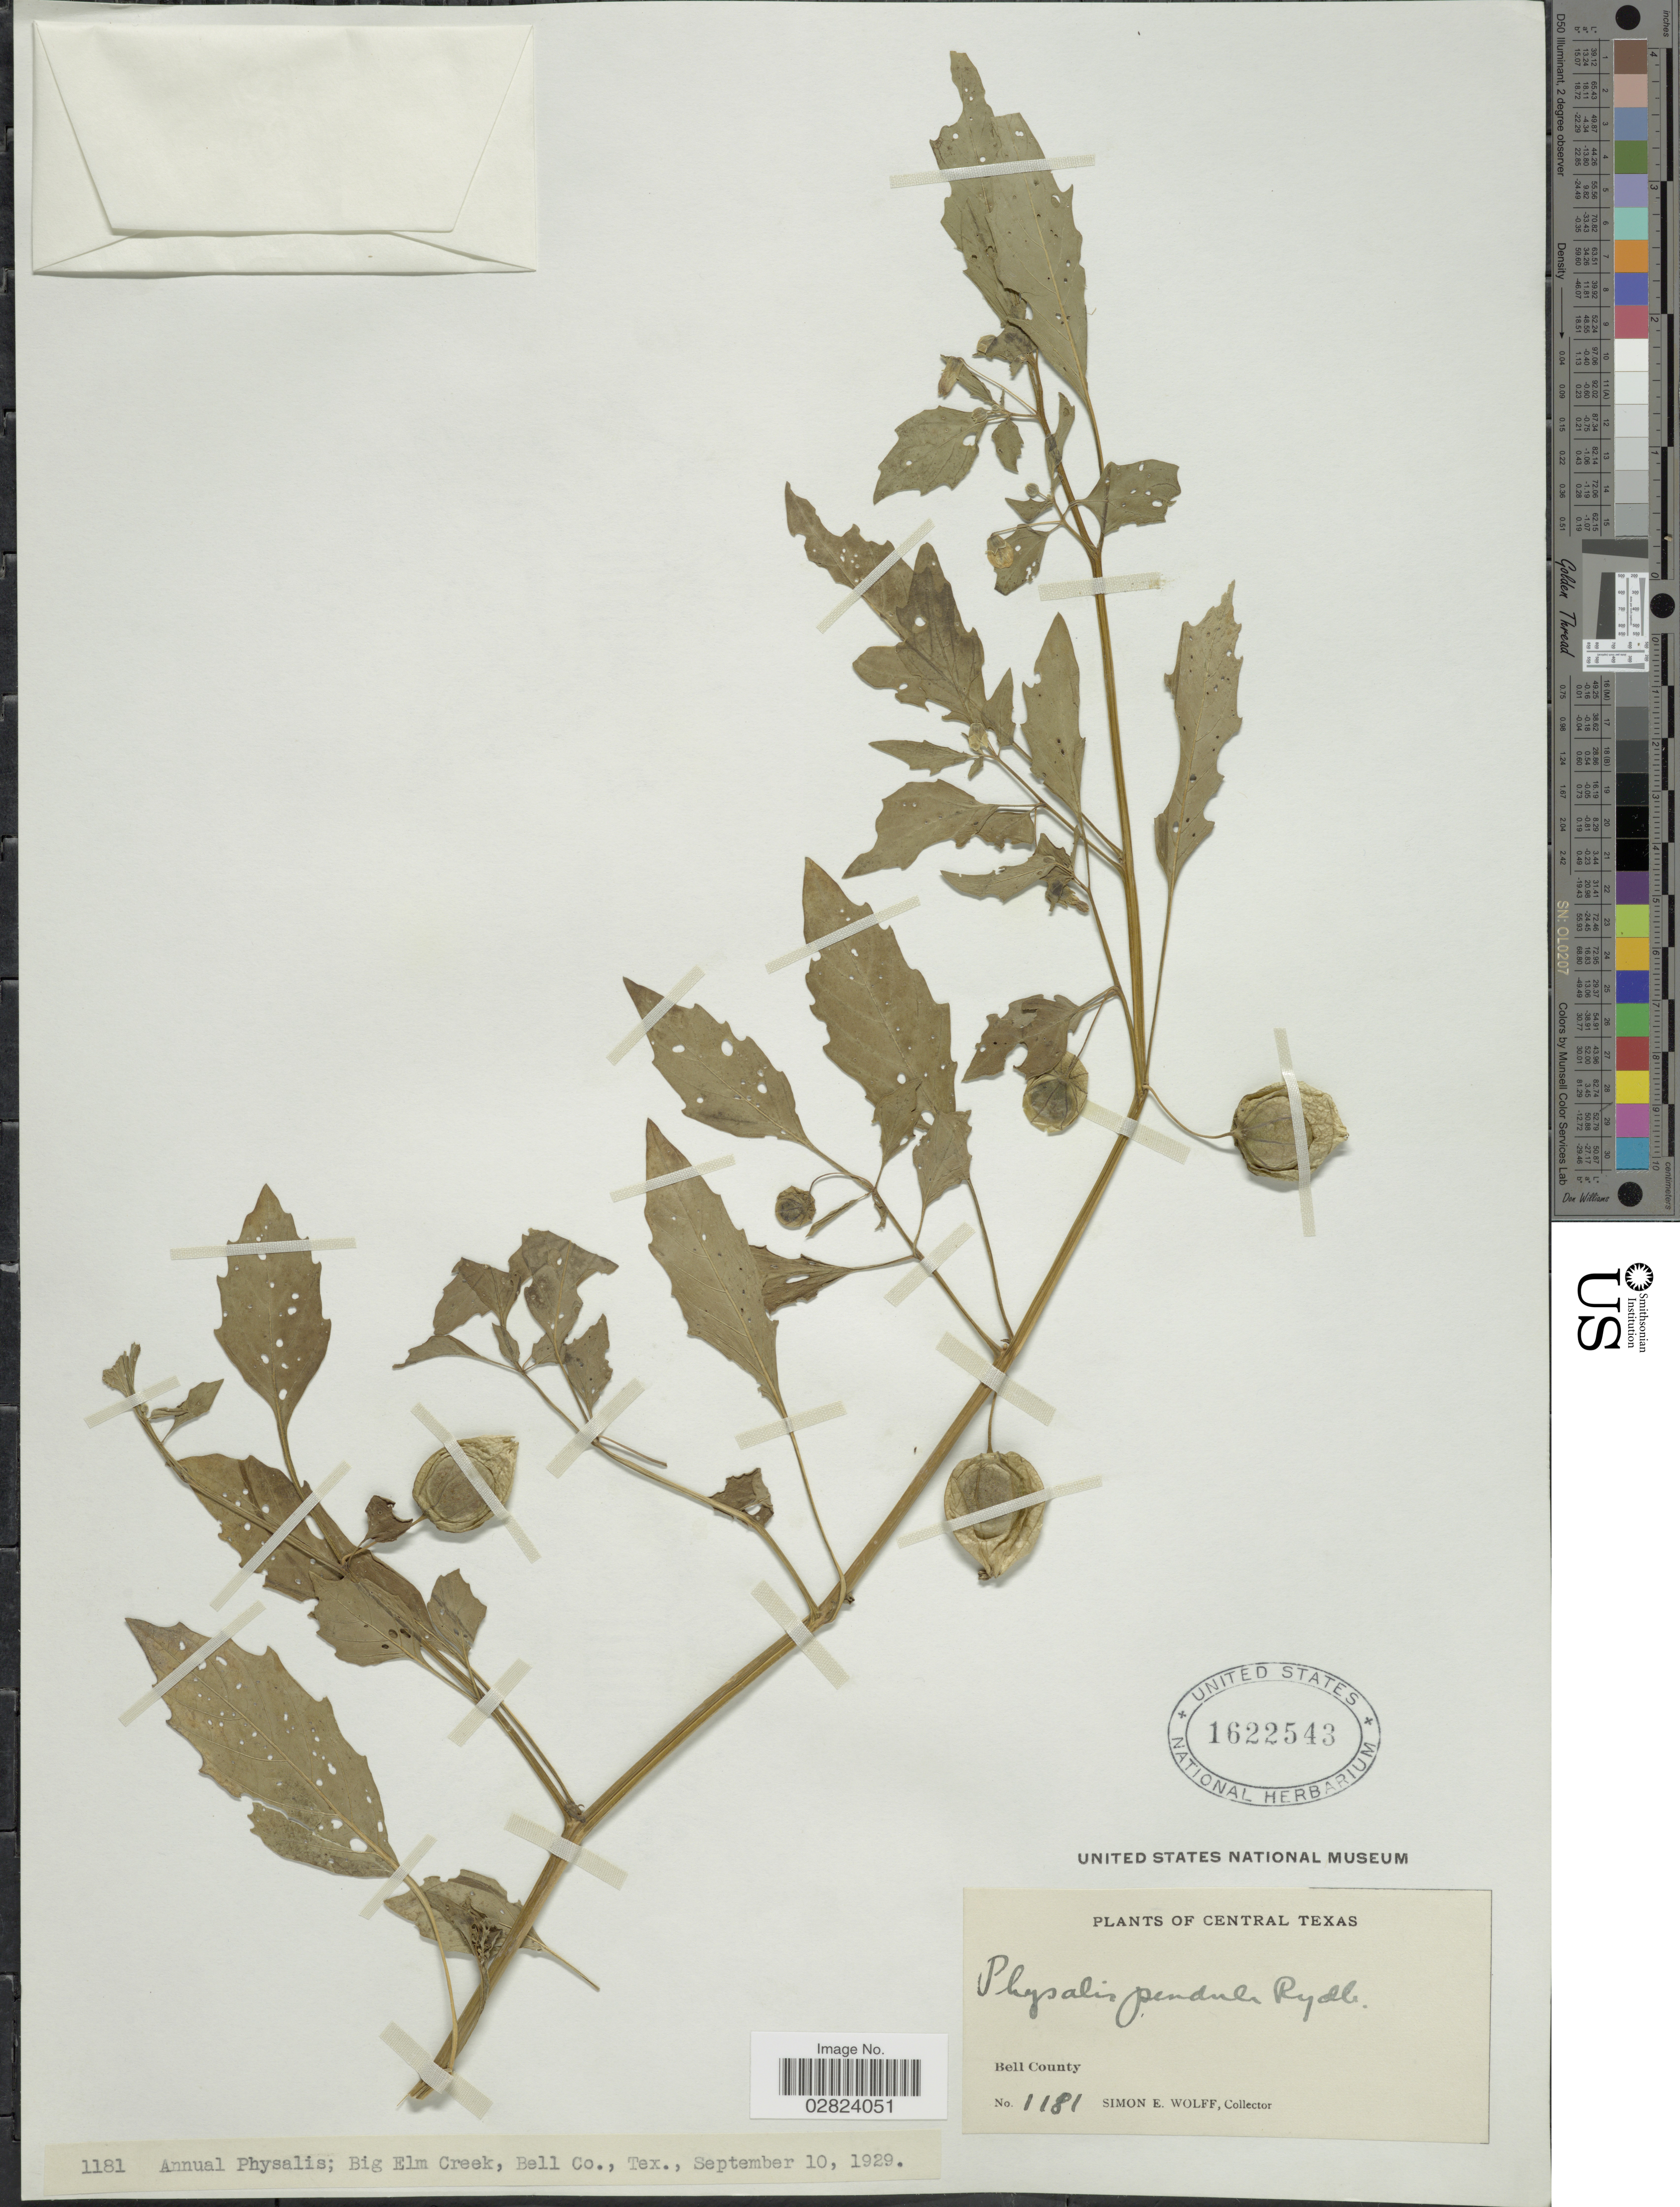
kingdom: Plantae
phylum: Tracheophyta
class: Magnoliopsida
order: Solanales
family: Solanaceae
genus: Physalis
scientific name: Physalis pendula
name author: Rydb.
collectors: S. E. Wolff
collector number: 1181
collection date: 1929-09-10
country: United States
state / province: Texas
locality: Big Elm Creek, Bell Co.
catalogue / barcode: US 1622543